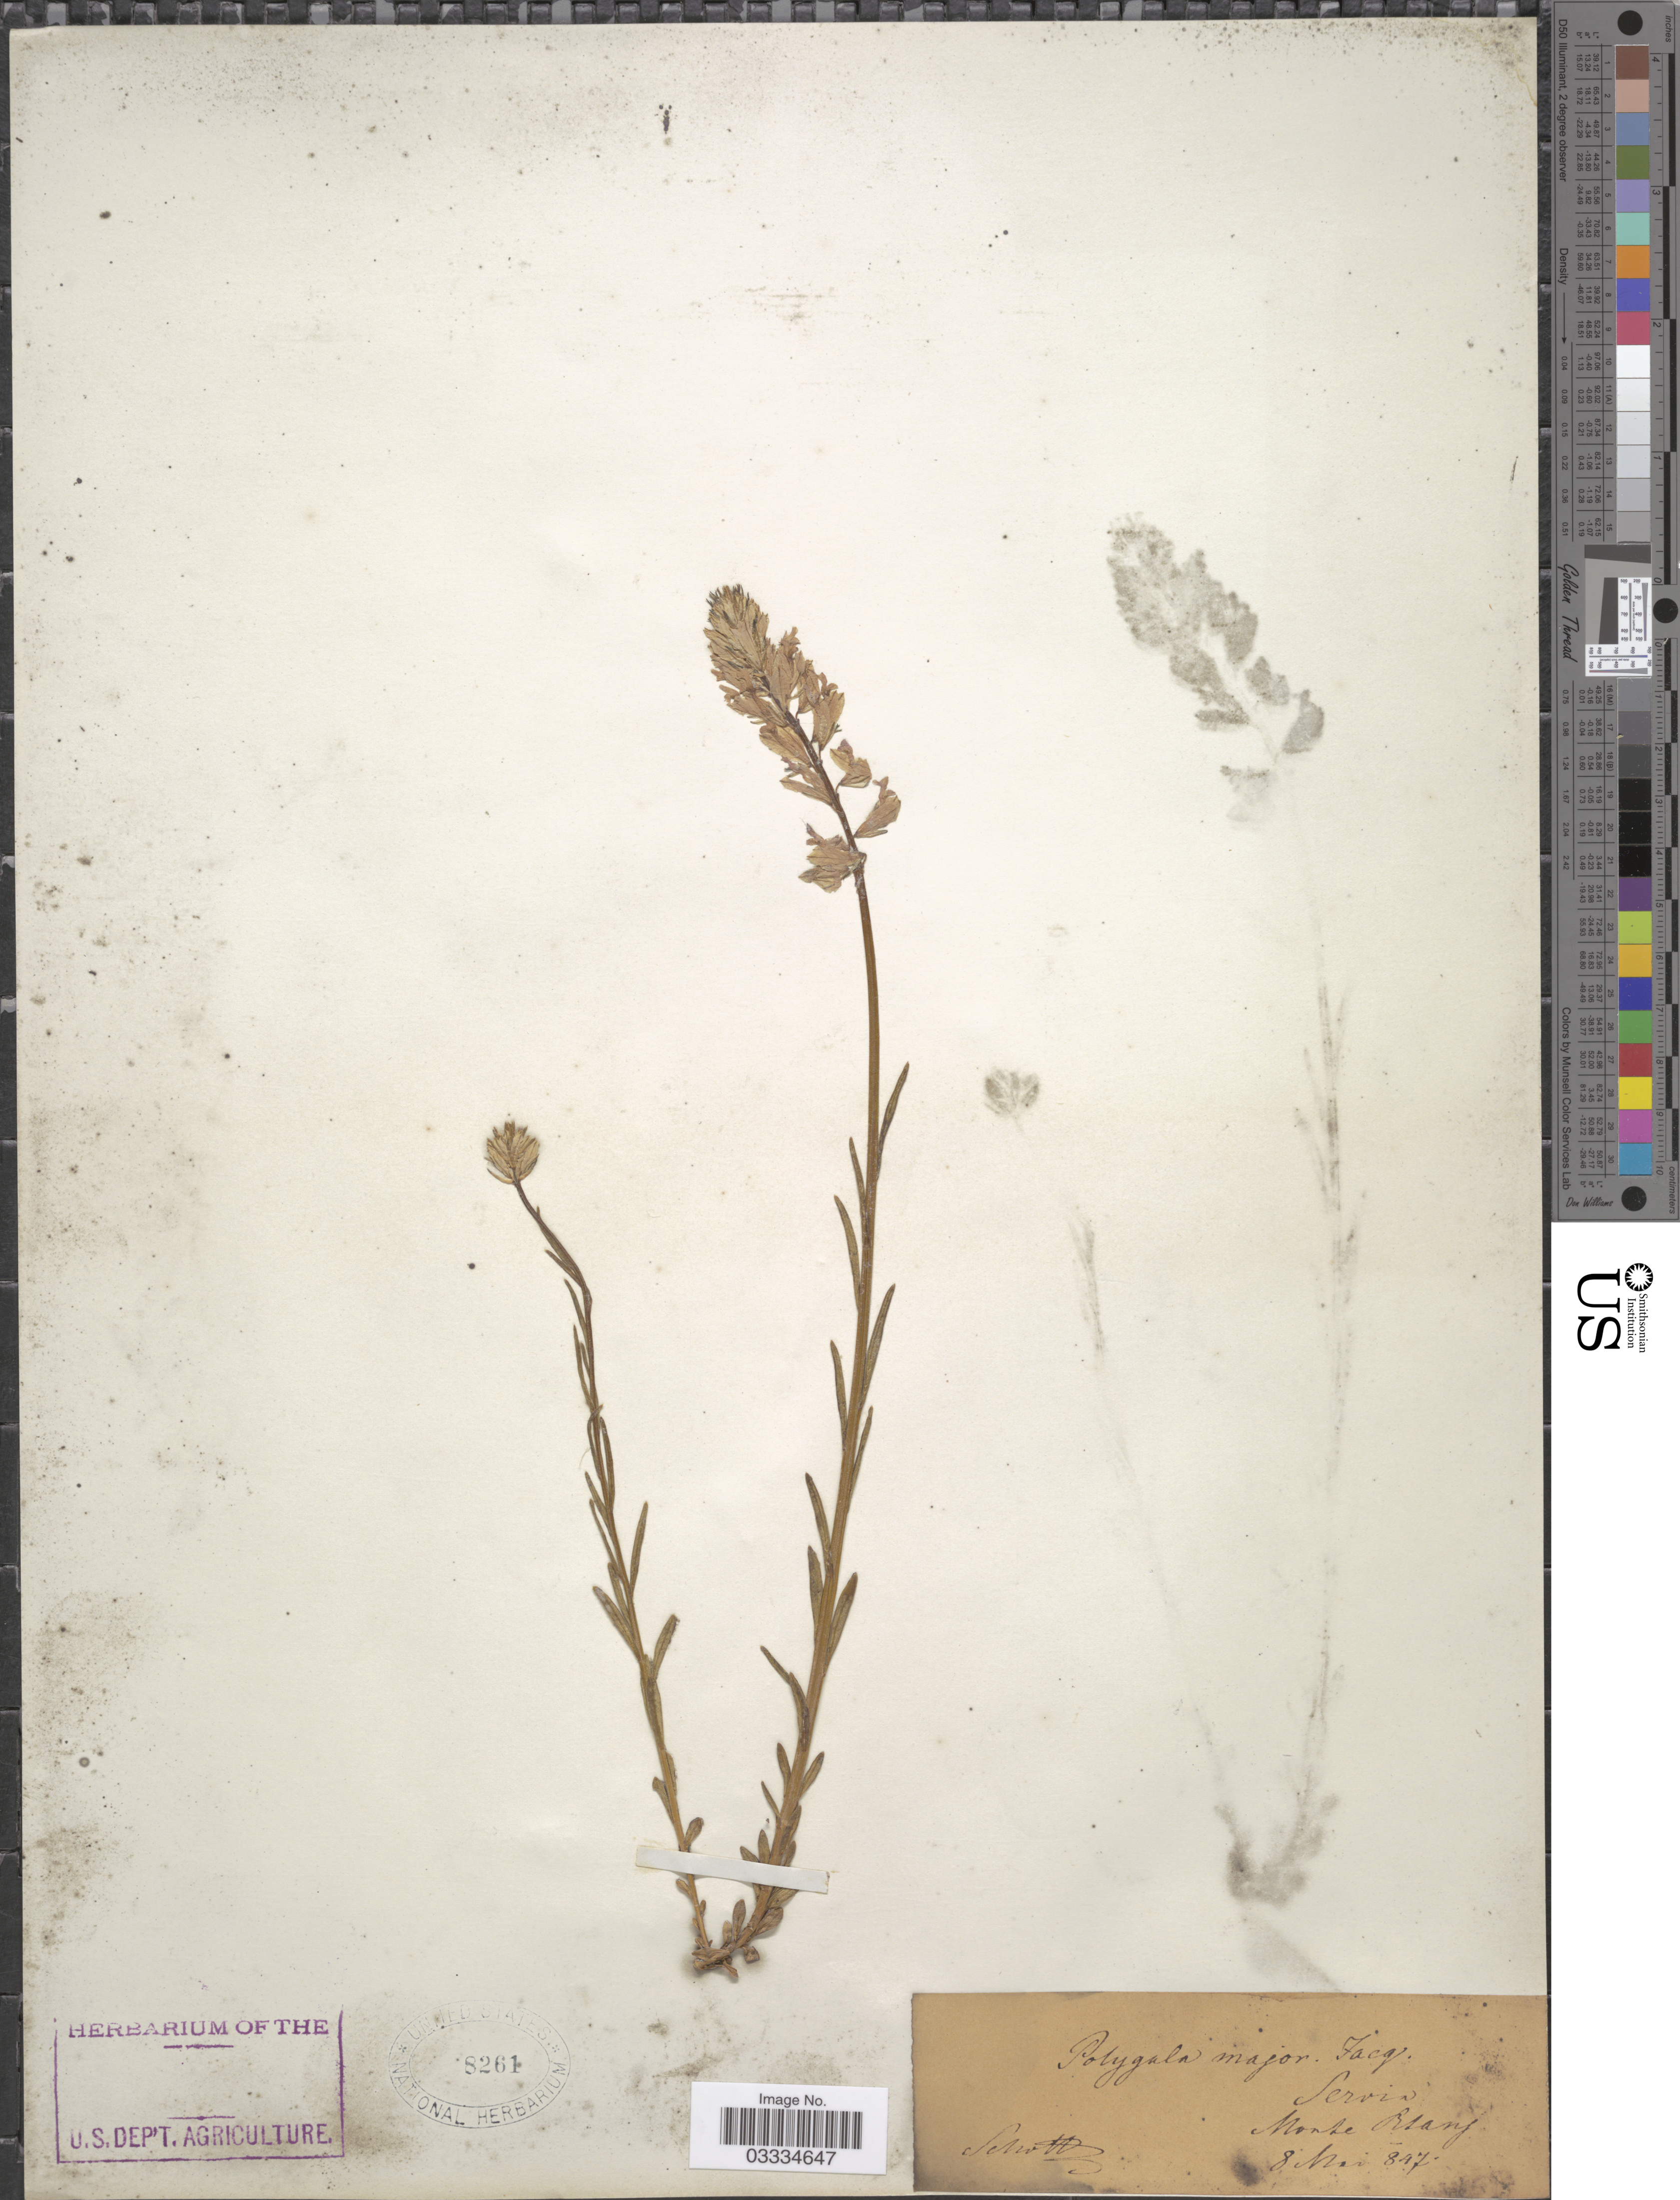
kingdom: Plantae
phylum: Tracheophyta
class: Magnoliopsida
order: Fabales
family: Polygalaceae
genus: Polygala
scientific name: Polygala major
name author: Jacq.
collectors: Schott, --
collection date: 1847-05-08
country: Serbia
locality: Servia, Monte [illegible text]ang.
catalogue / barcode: US 8261